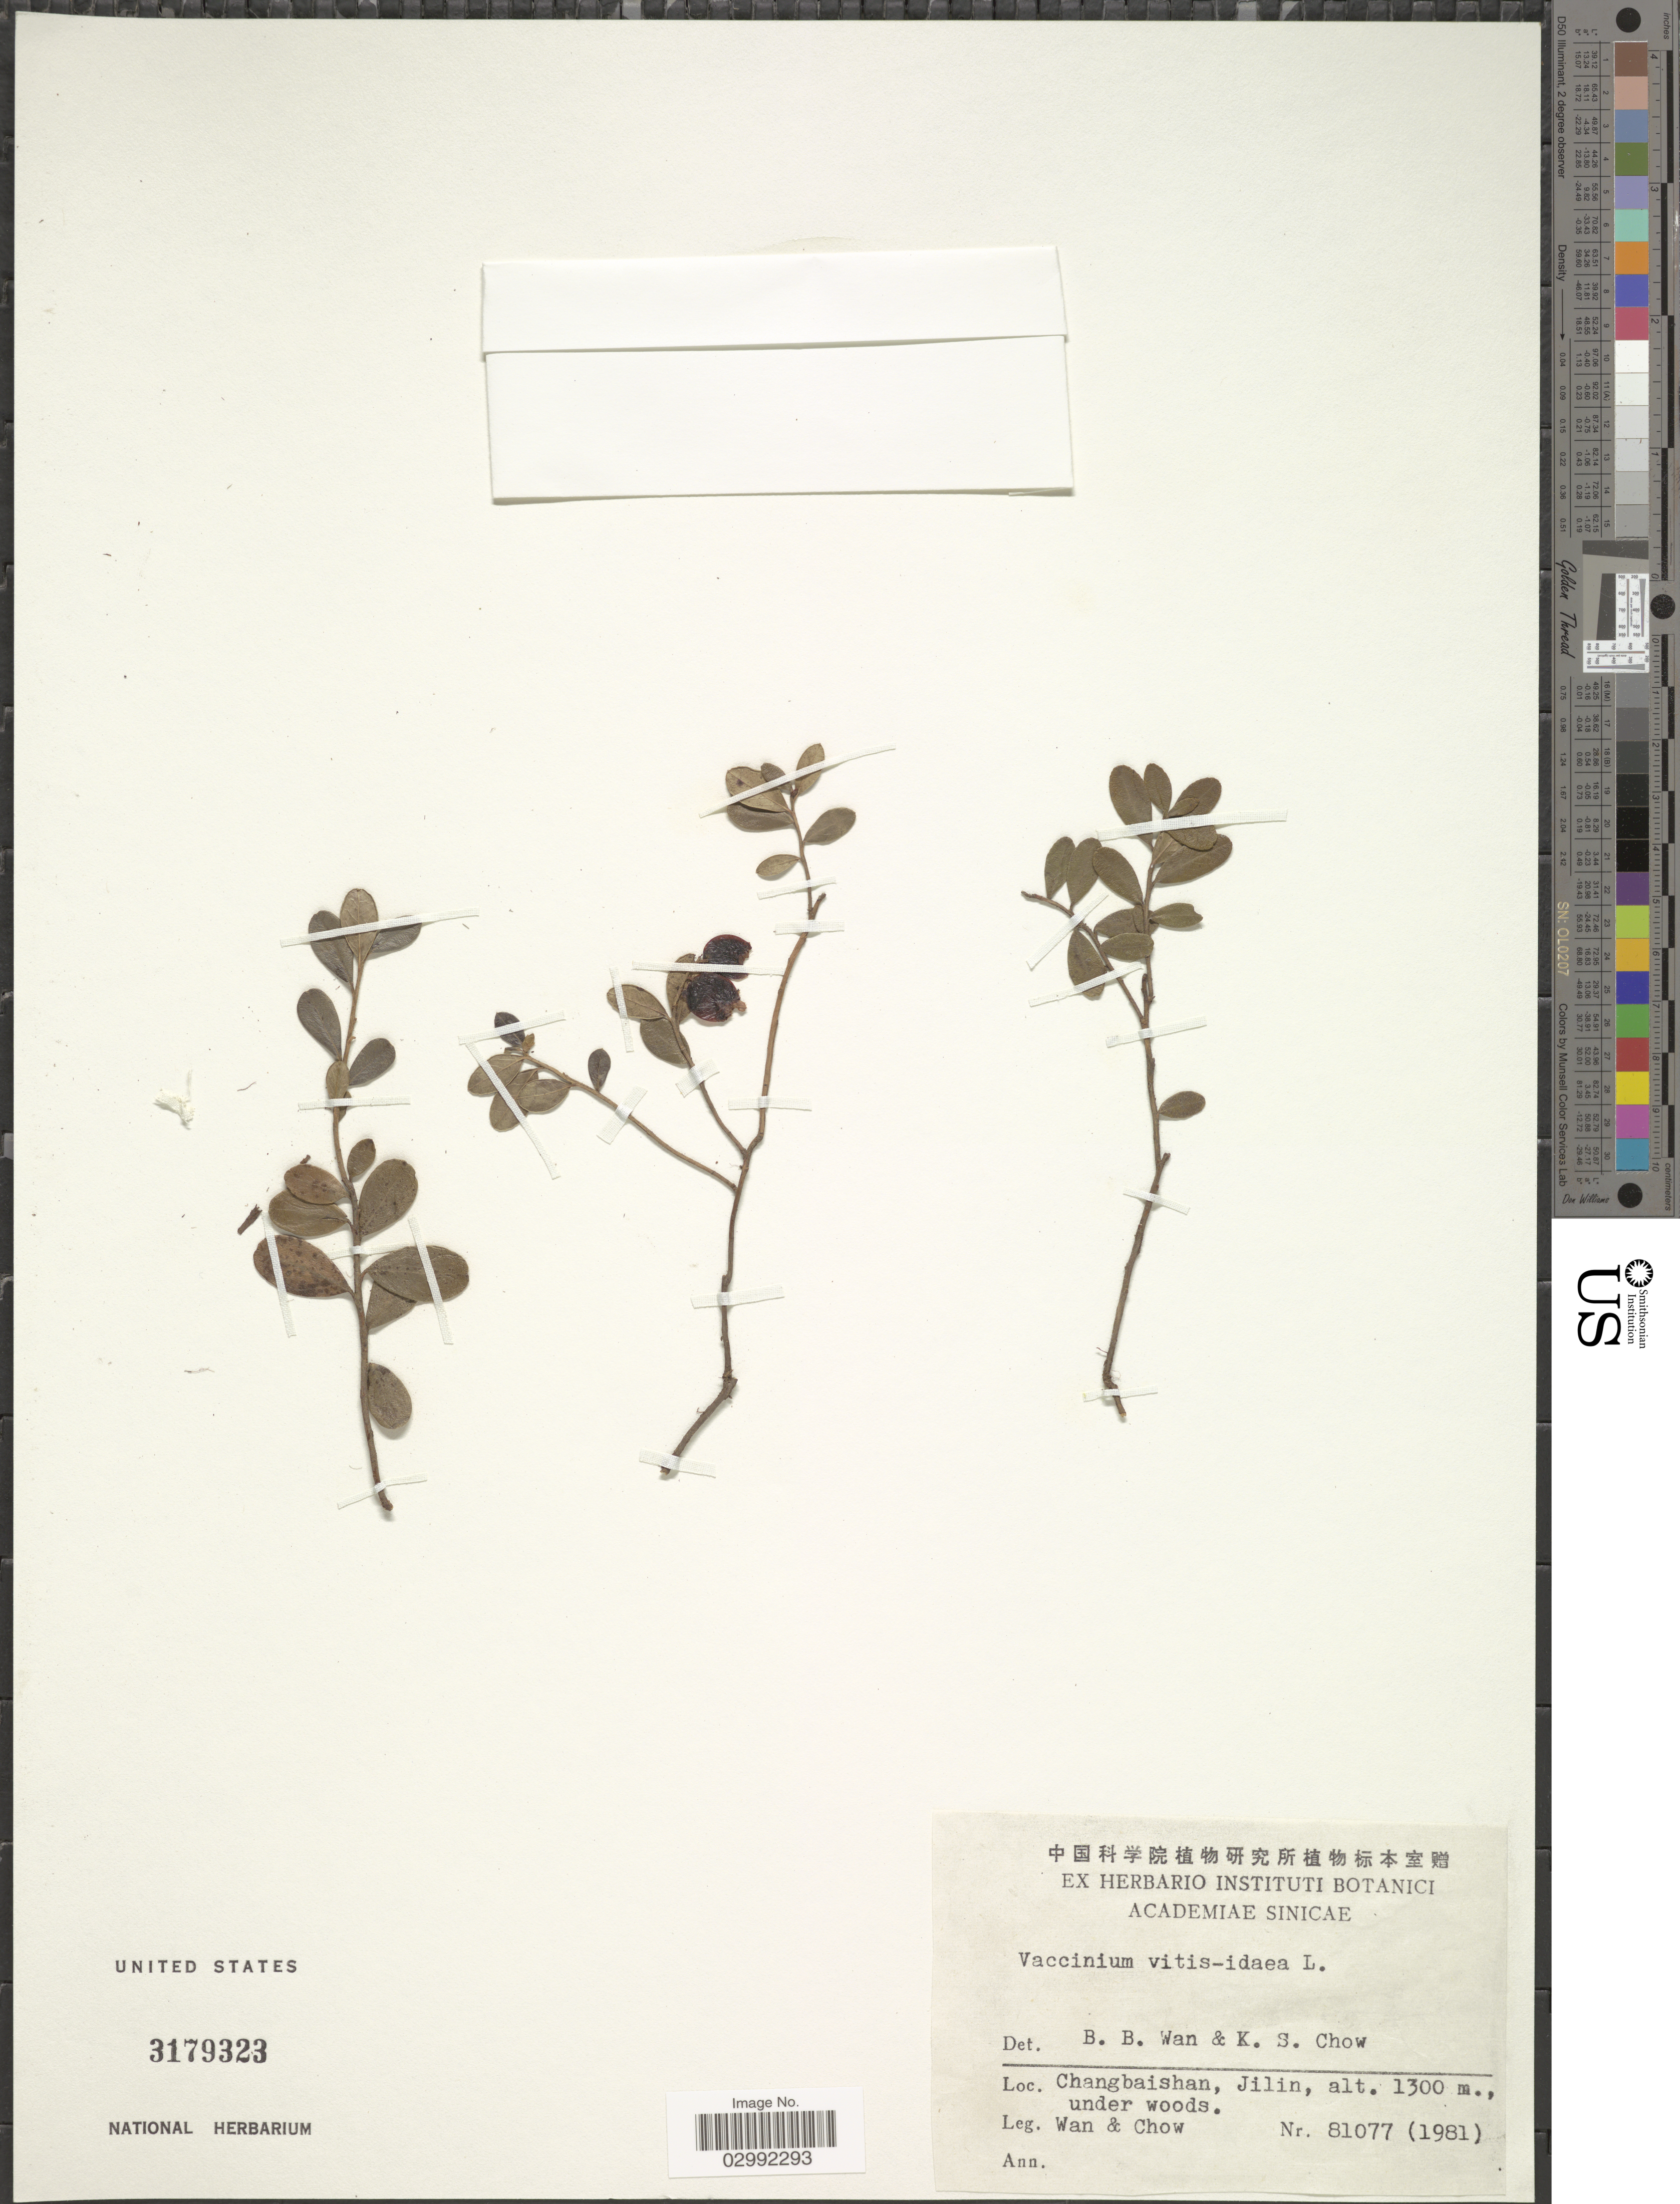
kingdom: Plantae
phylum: Tracheophyta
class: Magnoliopsida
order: Ericales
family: Ericaceae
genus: Vaccinium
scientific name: Vaccinium vitis-idaea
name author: L.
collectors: -. Wan & Chow, --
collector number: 81077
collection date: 1981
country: China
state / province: Jilin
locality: Changbaishan.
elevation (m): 1300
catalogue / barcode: US 3179323